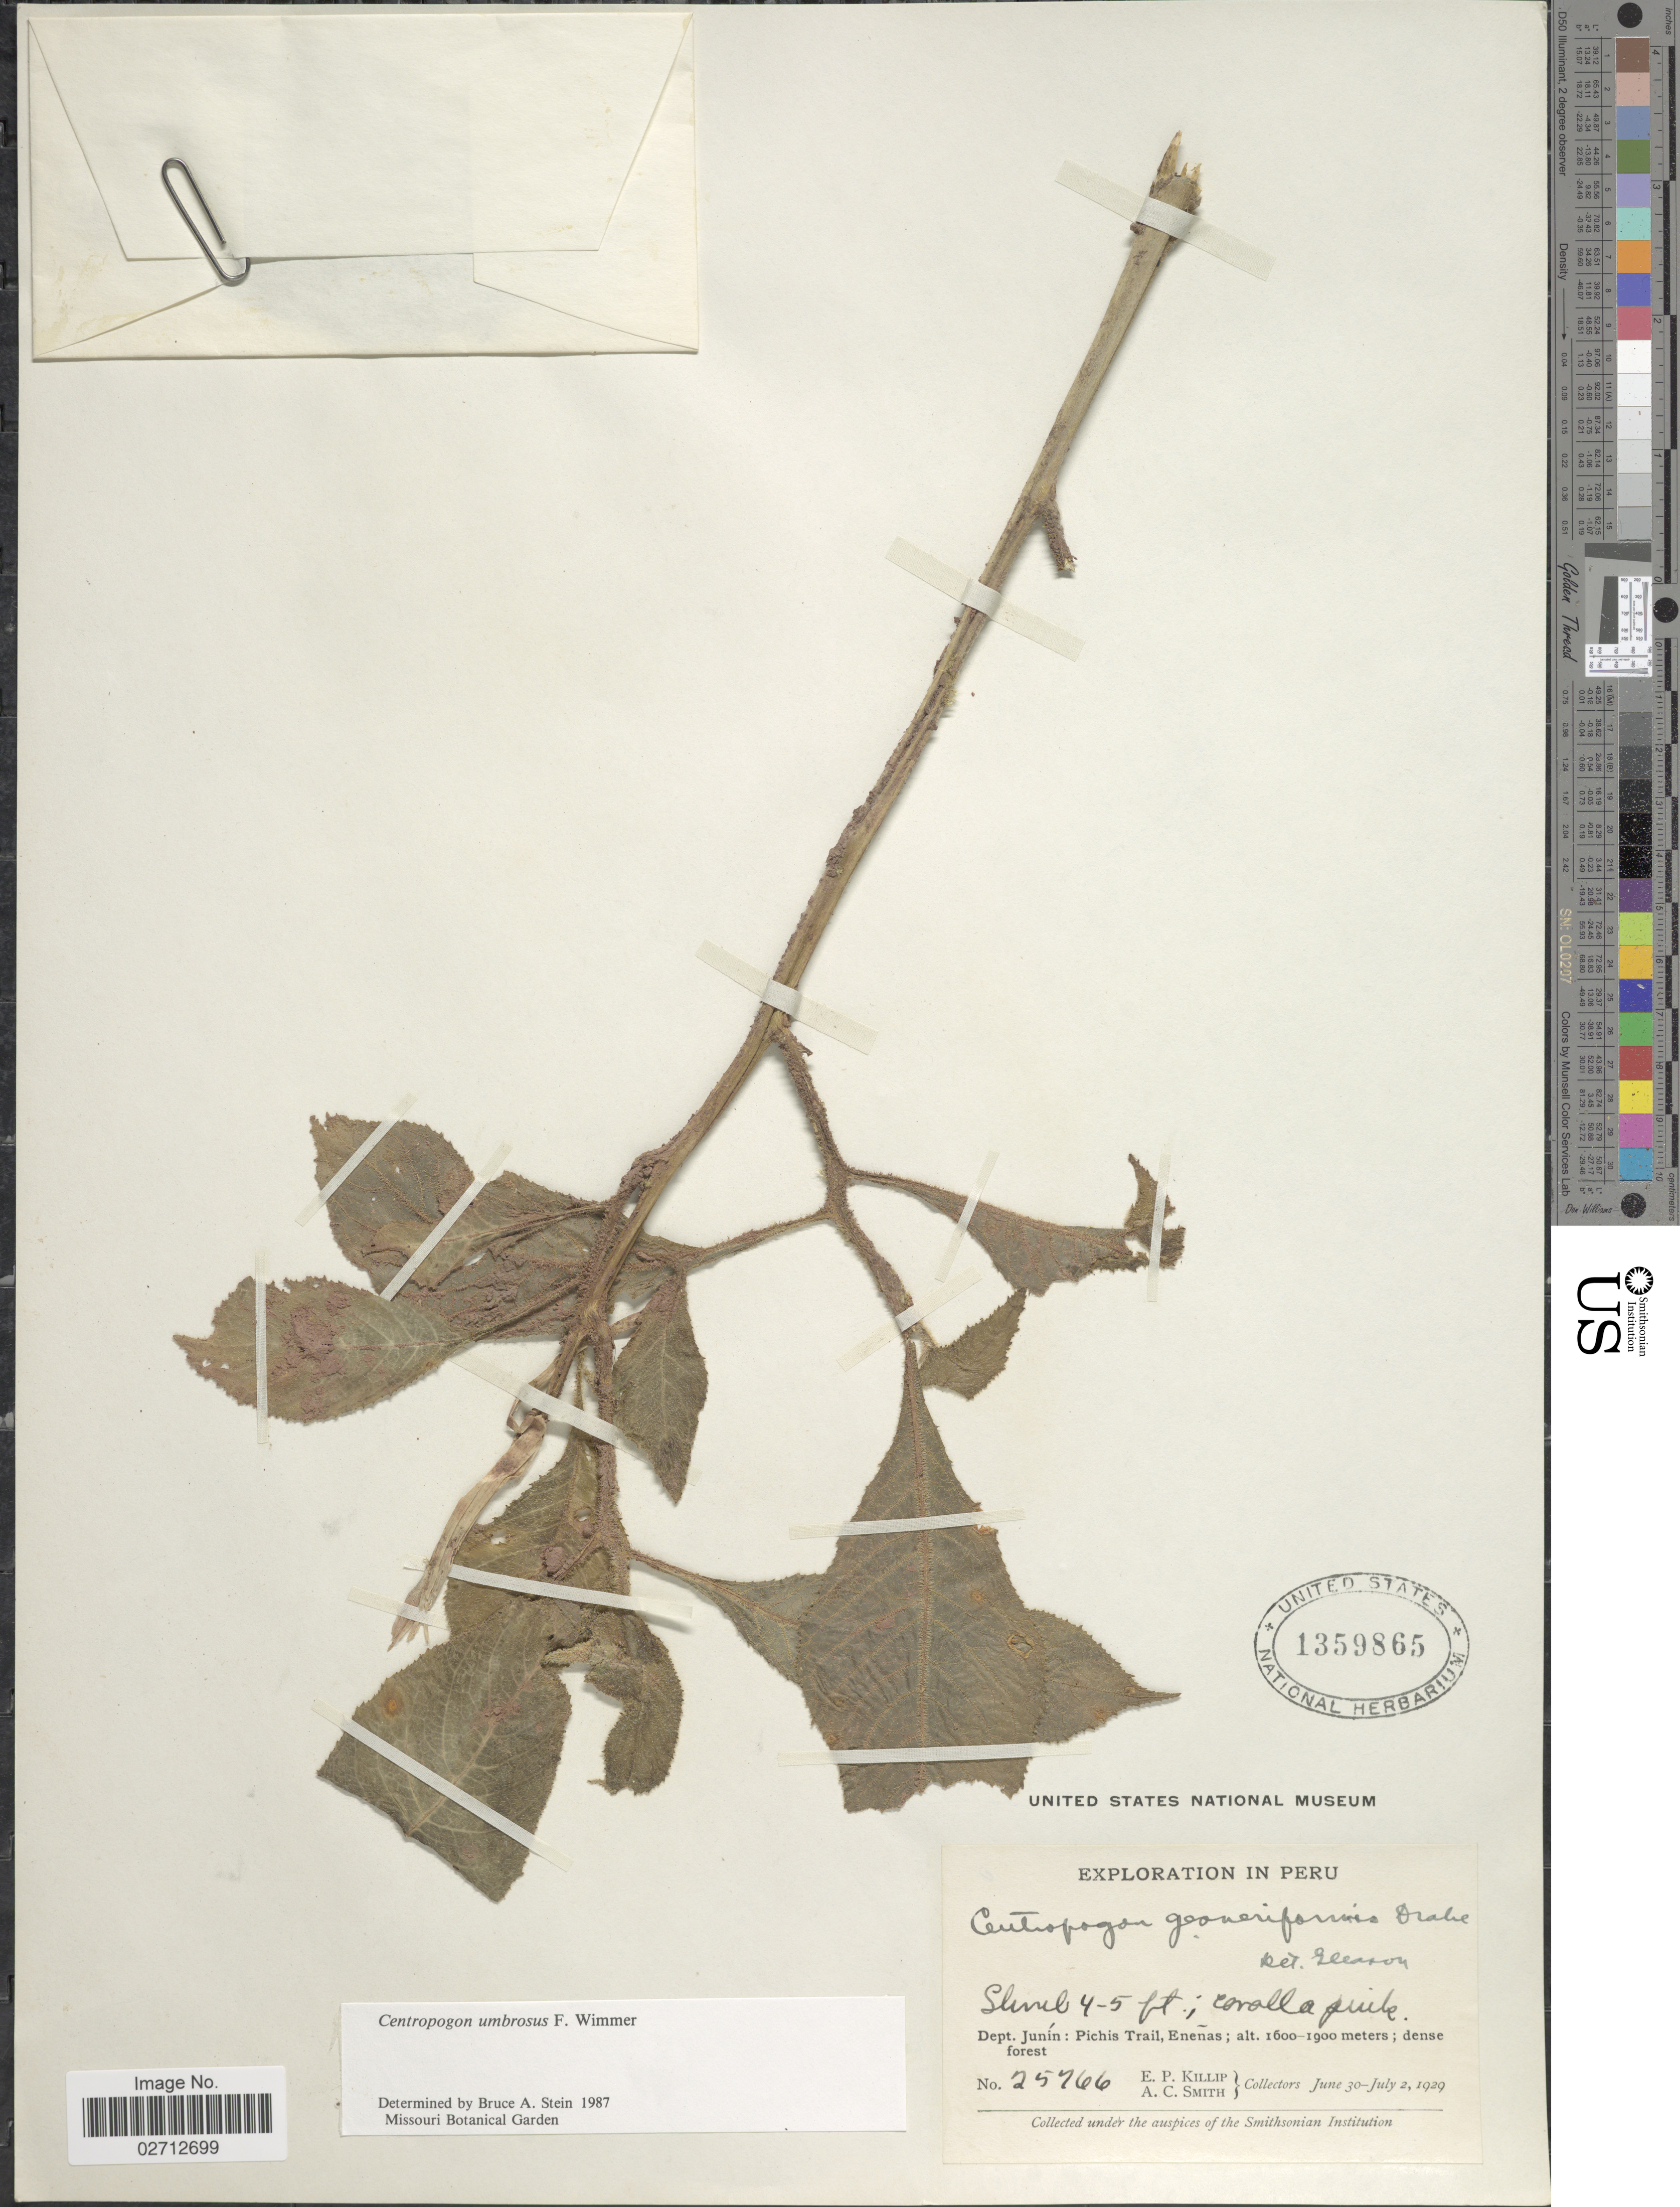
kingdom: Plantae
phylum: Tracheophyta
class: Magnoliopsida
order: Asterales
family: Campanulaceae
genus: Centropogon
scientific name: Centropogon umbrosus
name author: E. Wimm.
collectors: E. P. Killip & A. C. Smith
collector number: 25766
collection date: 1929-06-30/1929-07-02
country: Peru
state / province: Junín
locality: Pichis Trail, Enenas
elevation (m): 1600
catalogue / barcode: US 1359865